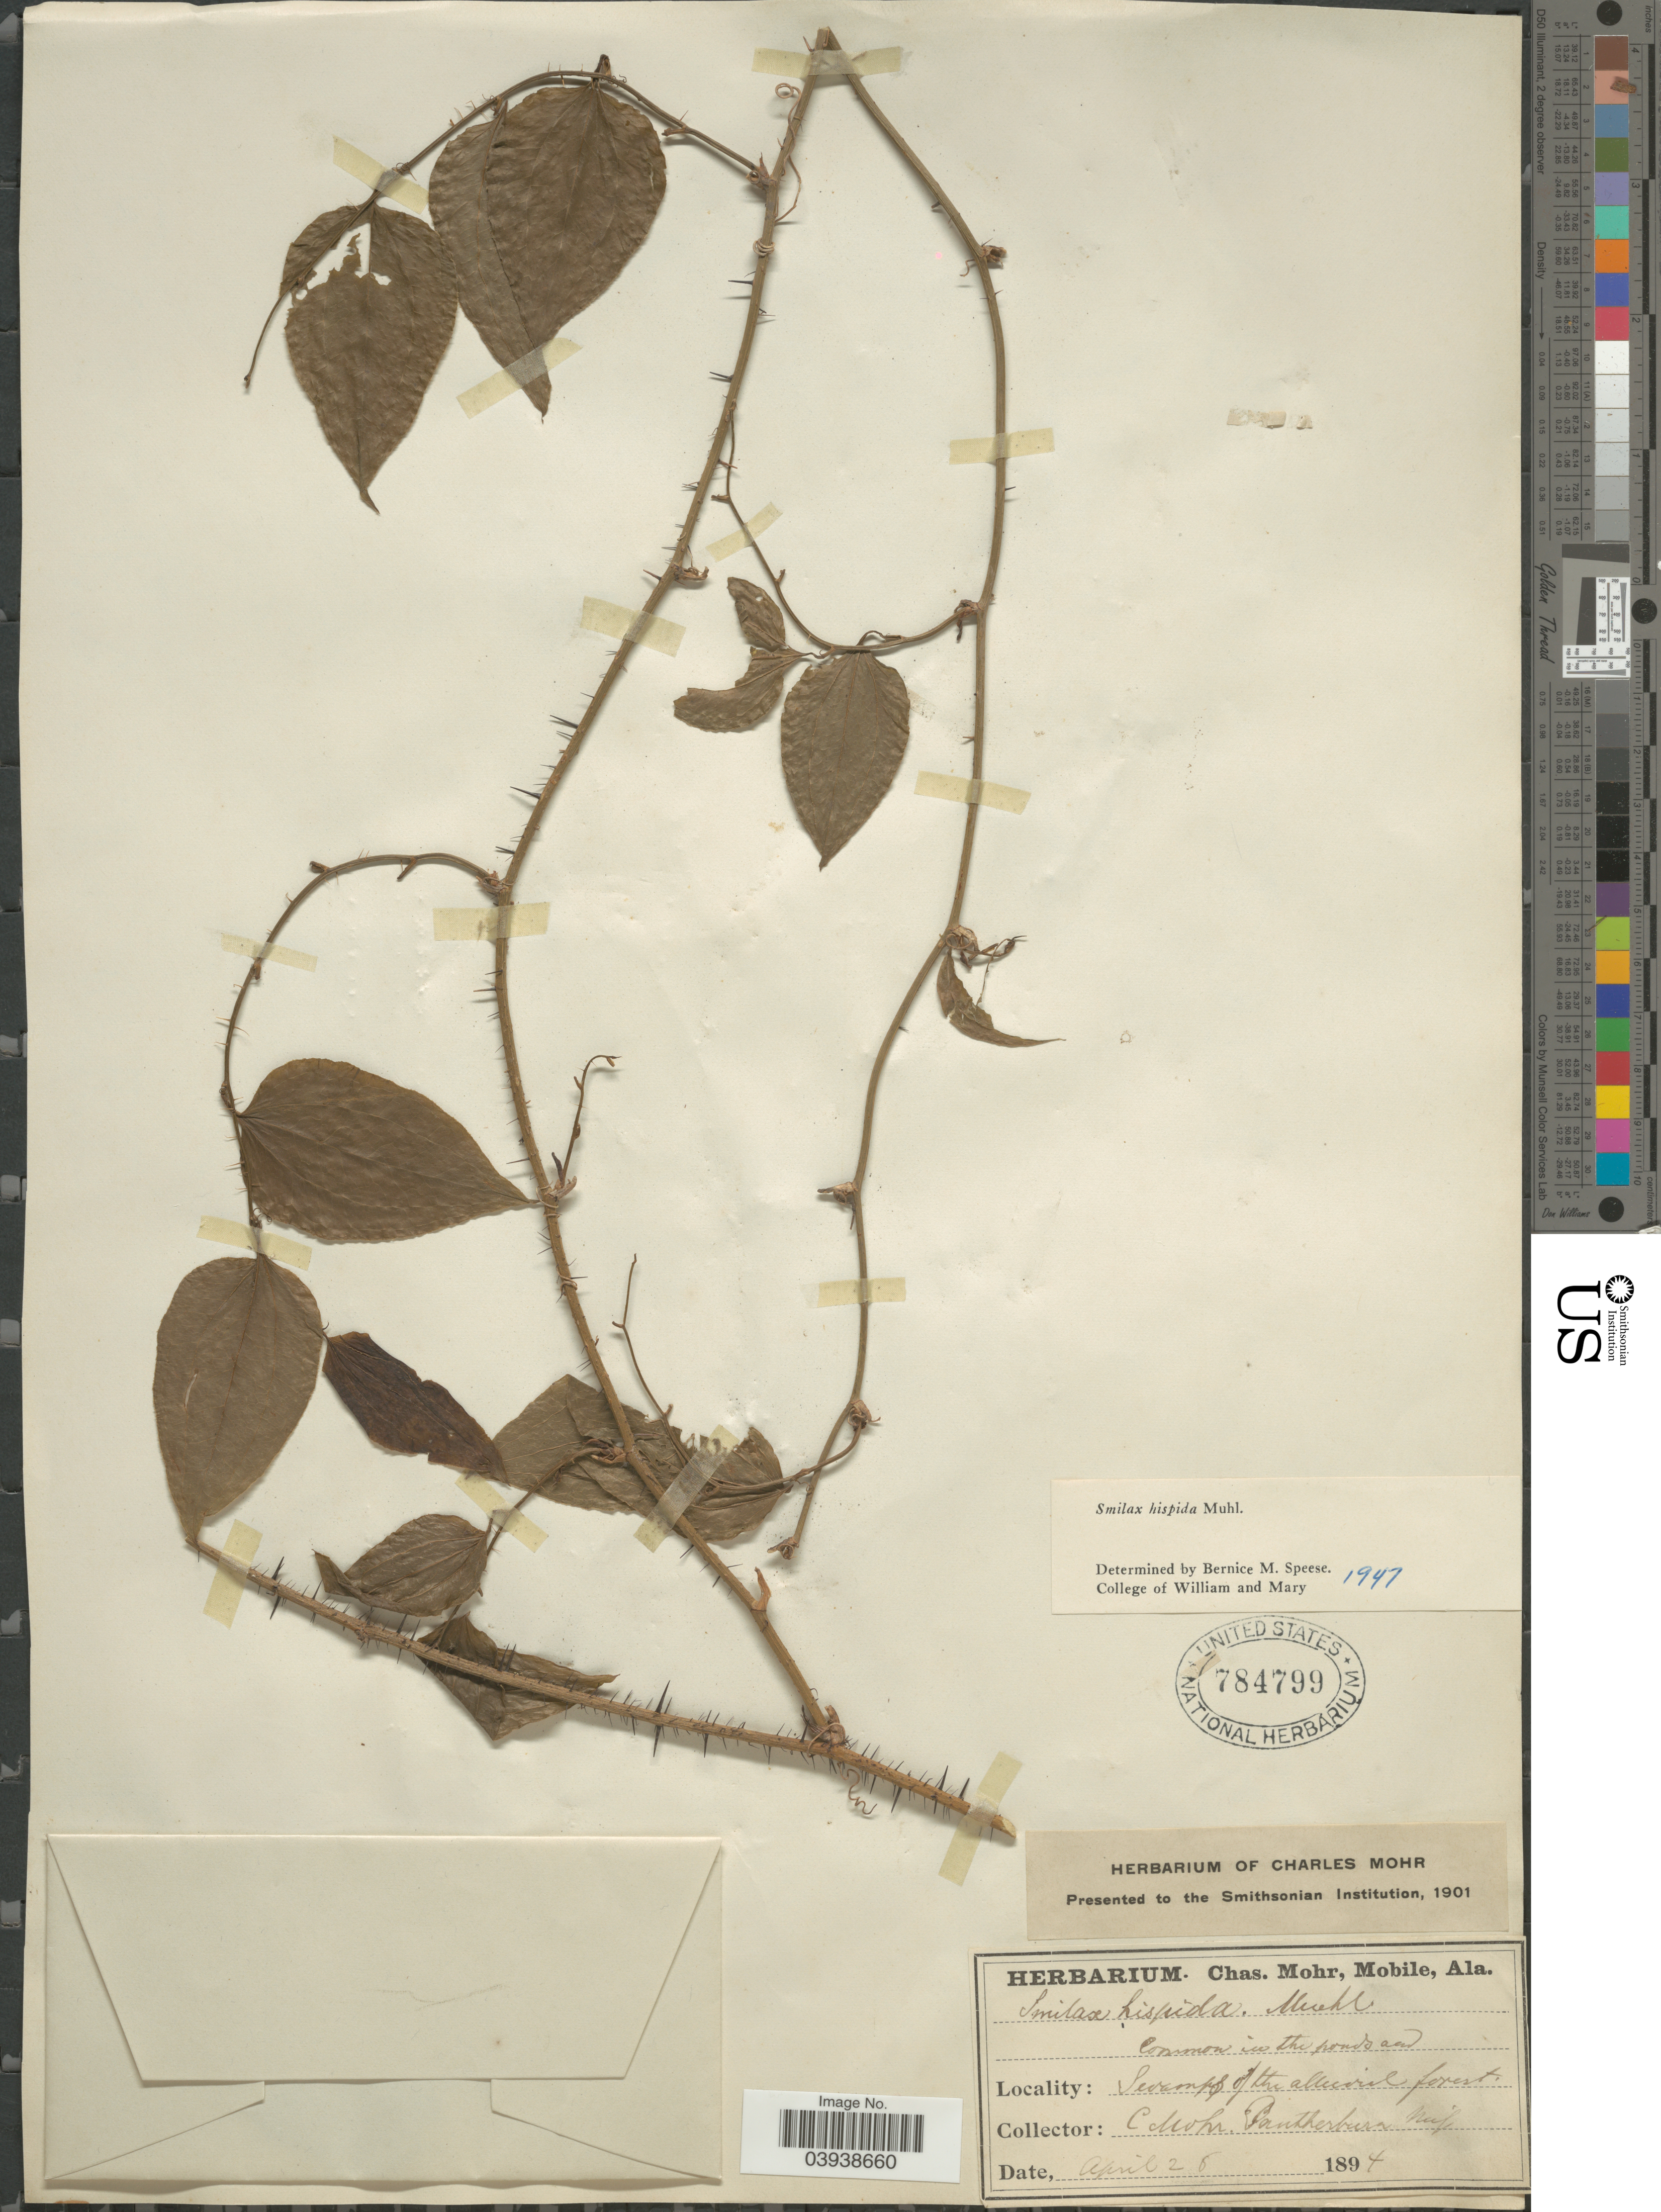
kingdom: Plantae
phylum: Tracheophyta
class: Liliopsida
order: Liliales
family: Smilacaceae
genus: Smilax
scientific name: Smilax hispida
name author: Raf.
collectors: Mohr, C. T. (herbarium)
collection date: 1894-04-26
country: United States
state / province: Mississippi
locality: Pantherburn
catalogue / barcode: US 784799